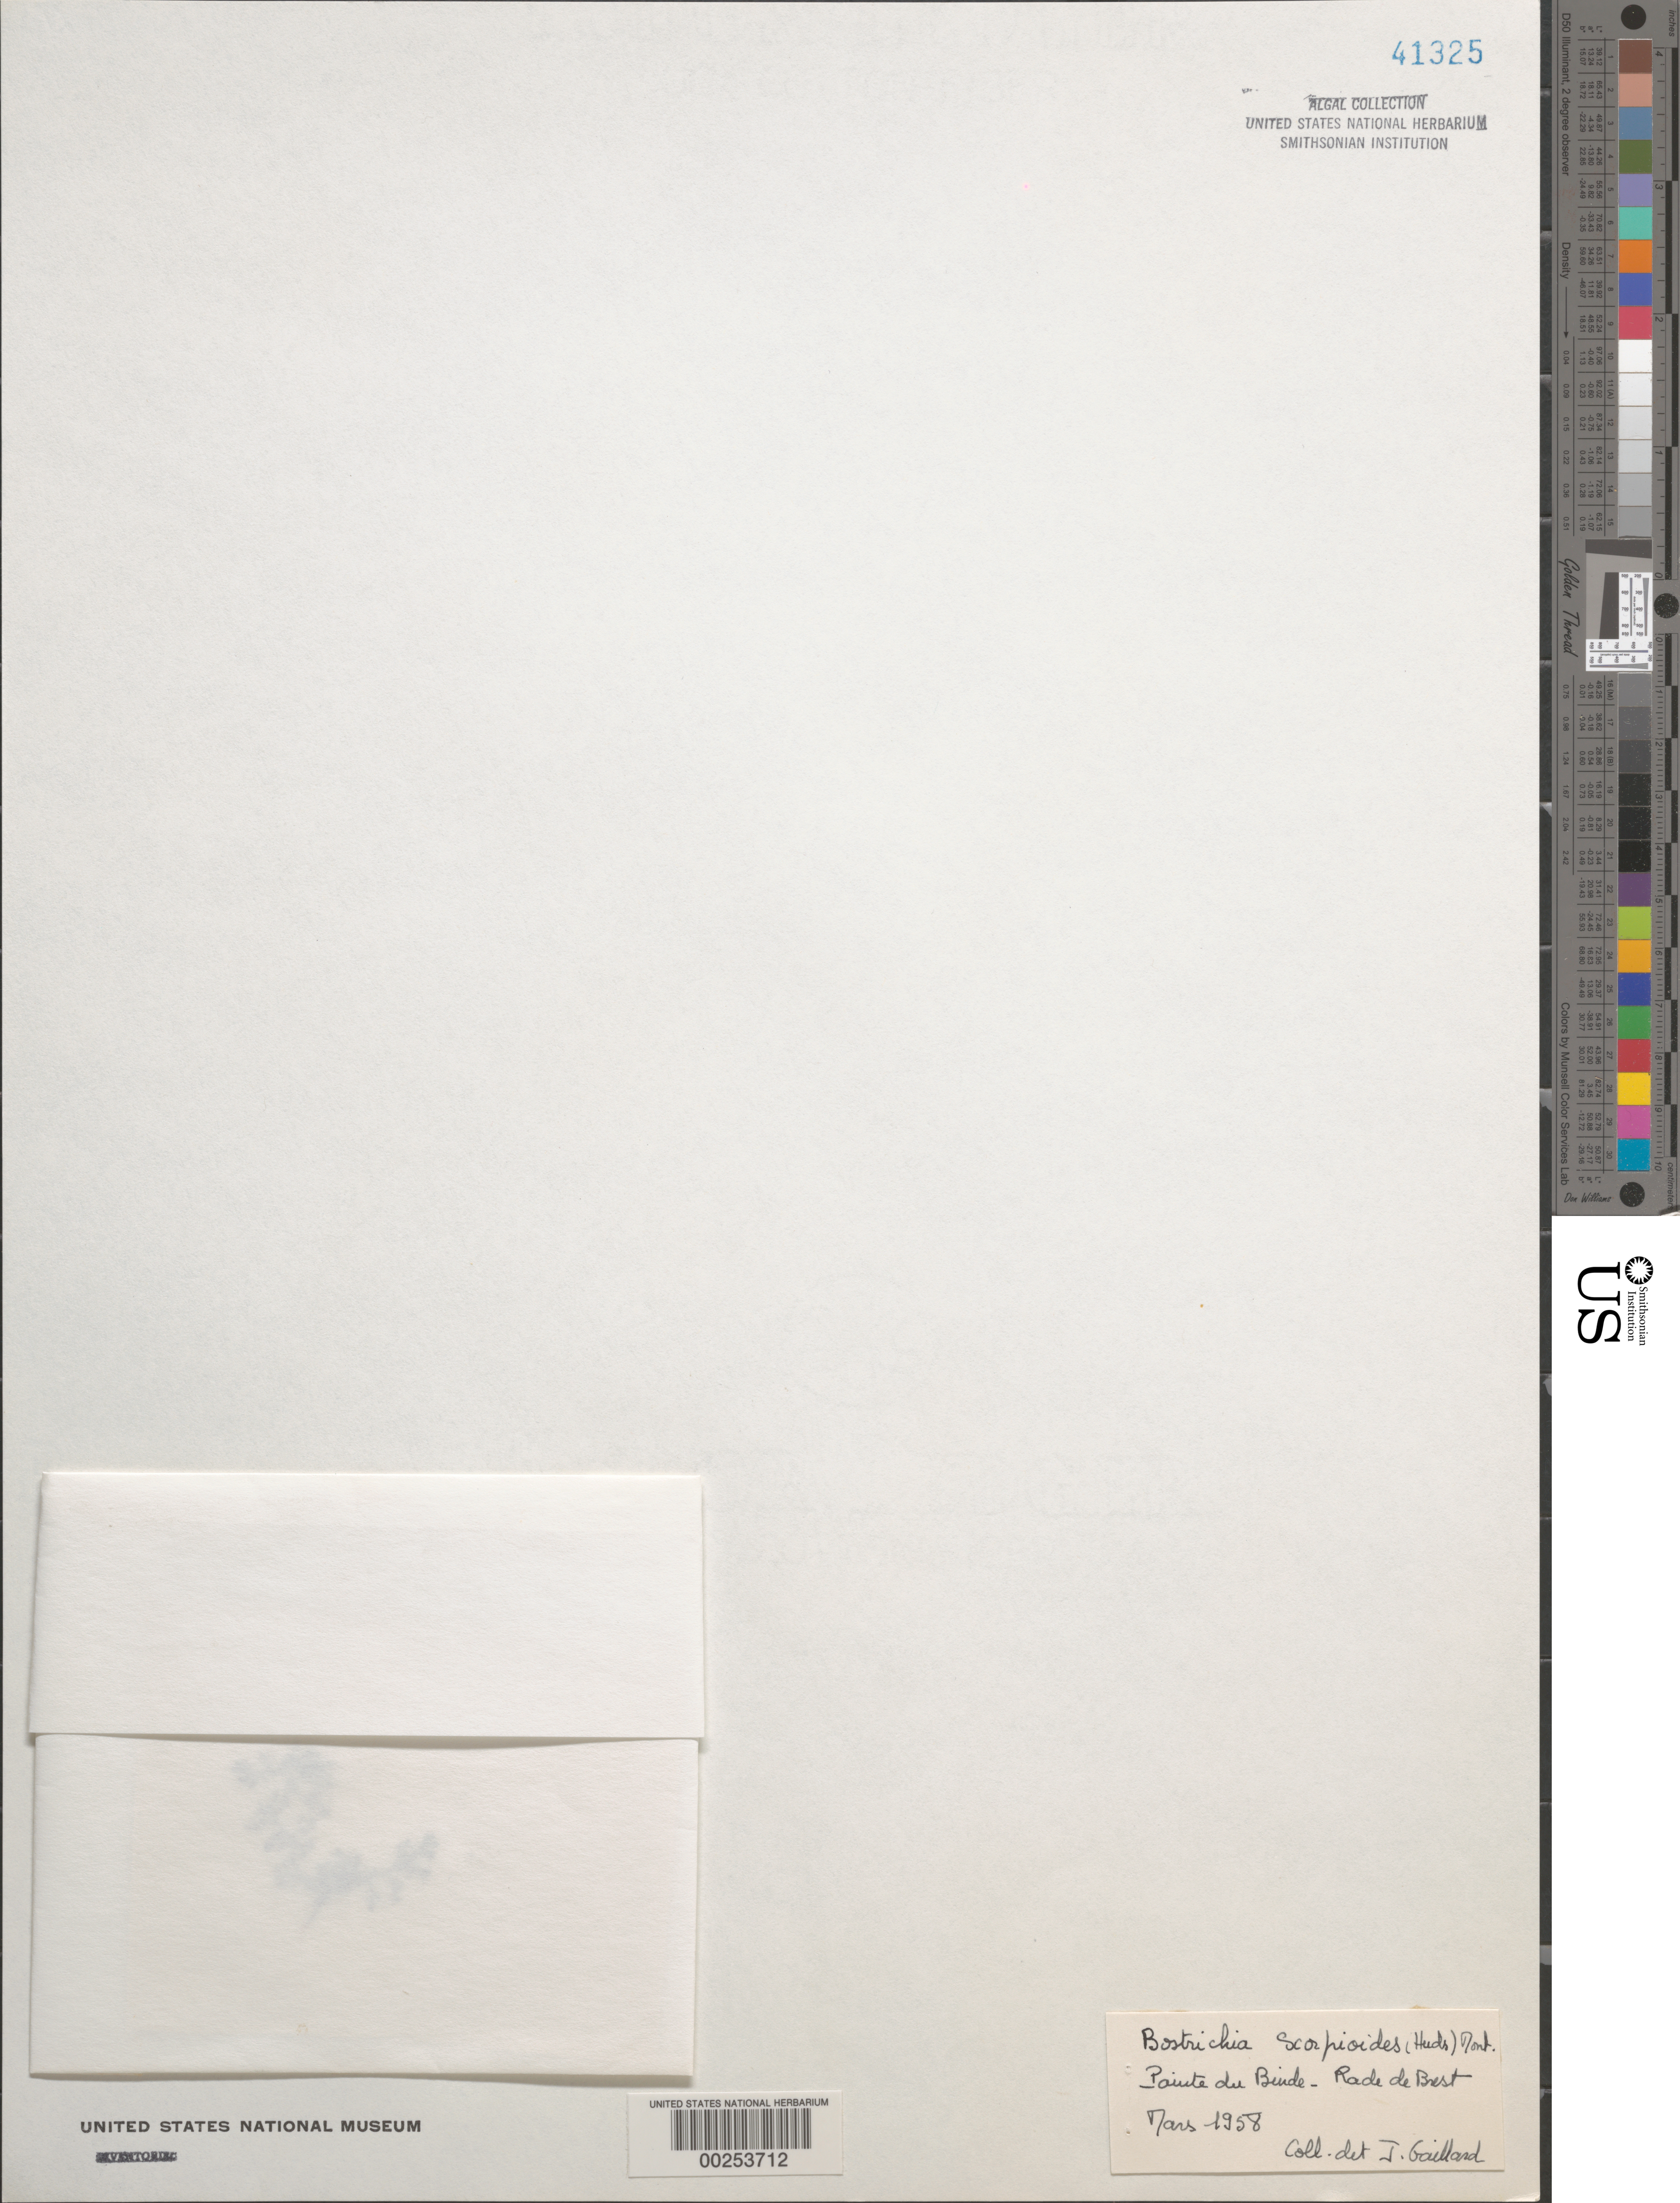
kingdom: Plantae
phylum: Rhodophyta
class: Florideophyceae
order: Ceramiales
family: Rhodomelaceae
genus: Bostrychia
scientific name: Bostrychia scorpioides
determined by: Gaillard, J.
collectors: J. Gaillard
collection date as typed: Mar 1958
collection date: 1958-03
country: France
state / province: Bretagne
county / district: Finistère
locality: Pointe du binde, rade de brest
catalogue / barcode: US 41325